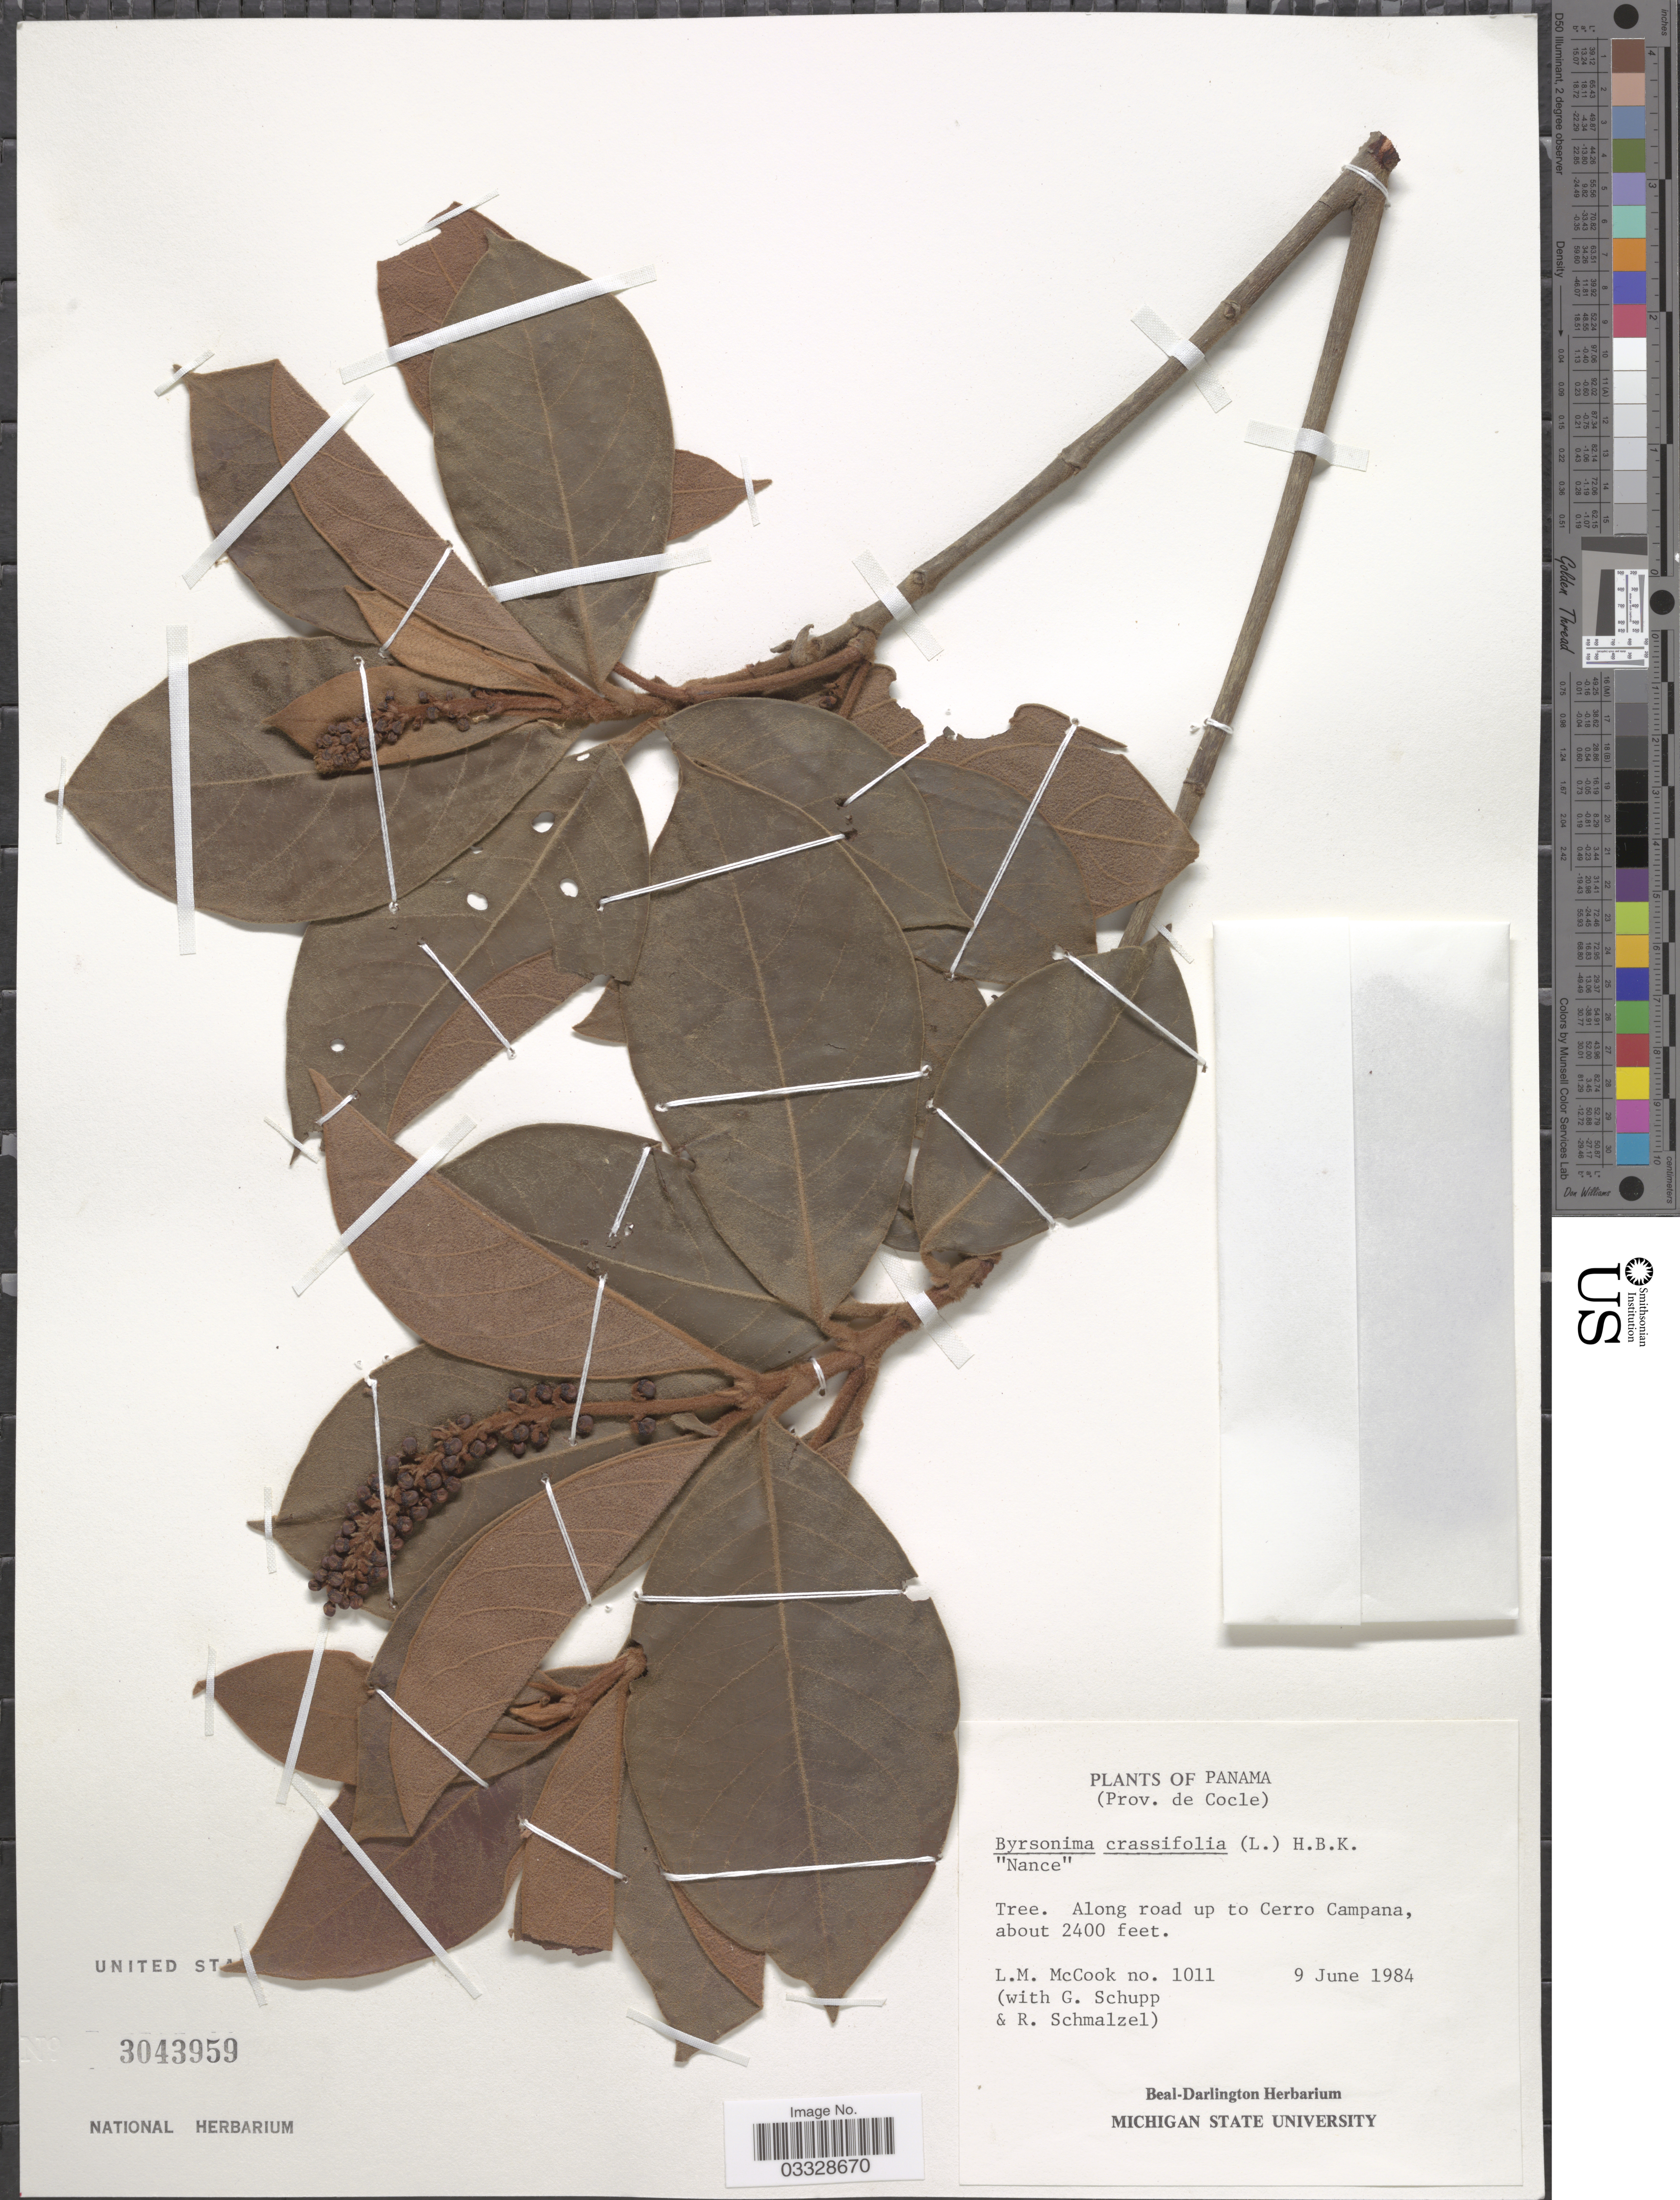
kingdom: Plantae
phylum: Tracheophyta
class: Magnoliopsida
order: Malpighiales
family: Malpighiaceae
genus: Byrsonima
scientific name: Byrsonima crassifolia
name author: (L.) Kunth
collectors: L. McCook, G. Schupp & R. Schmalzel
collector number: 1011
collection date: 1984-06-09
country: Panama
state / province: Coclé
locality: Along road up to Cerro Campana.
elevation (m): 732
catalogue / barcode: US 3043959